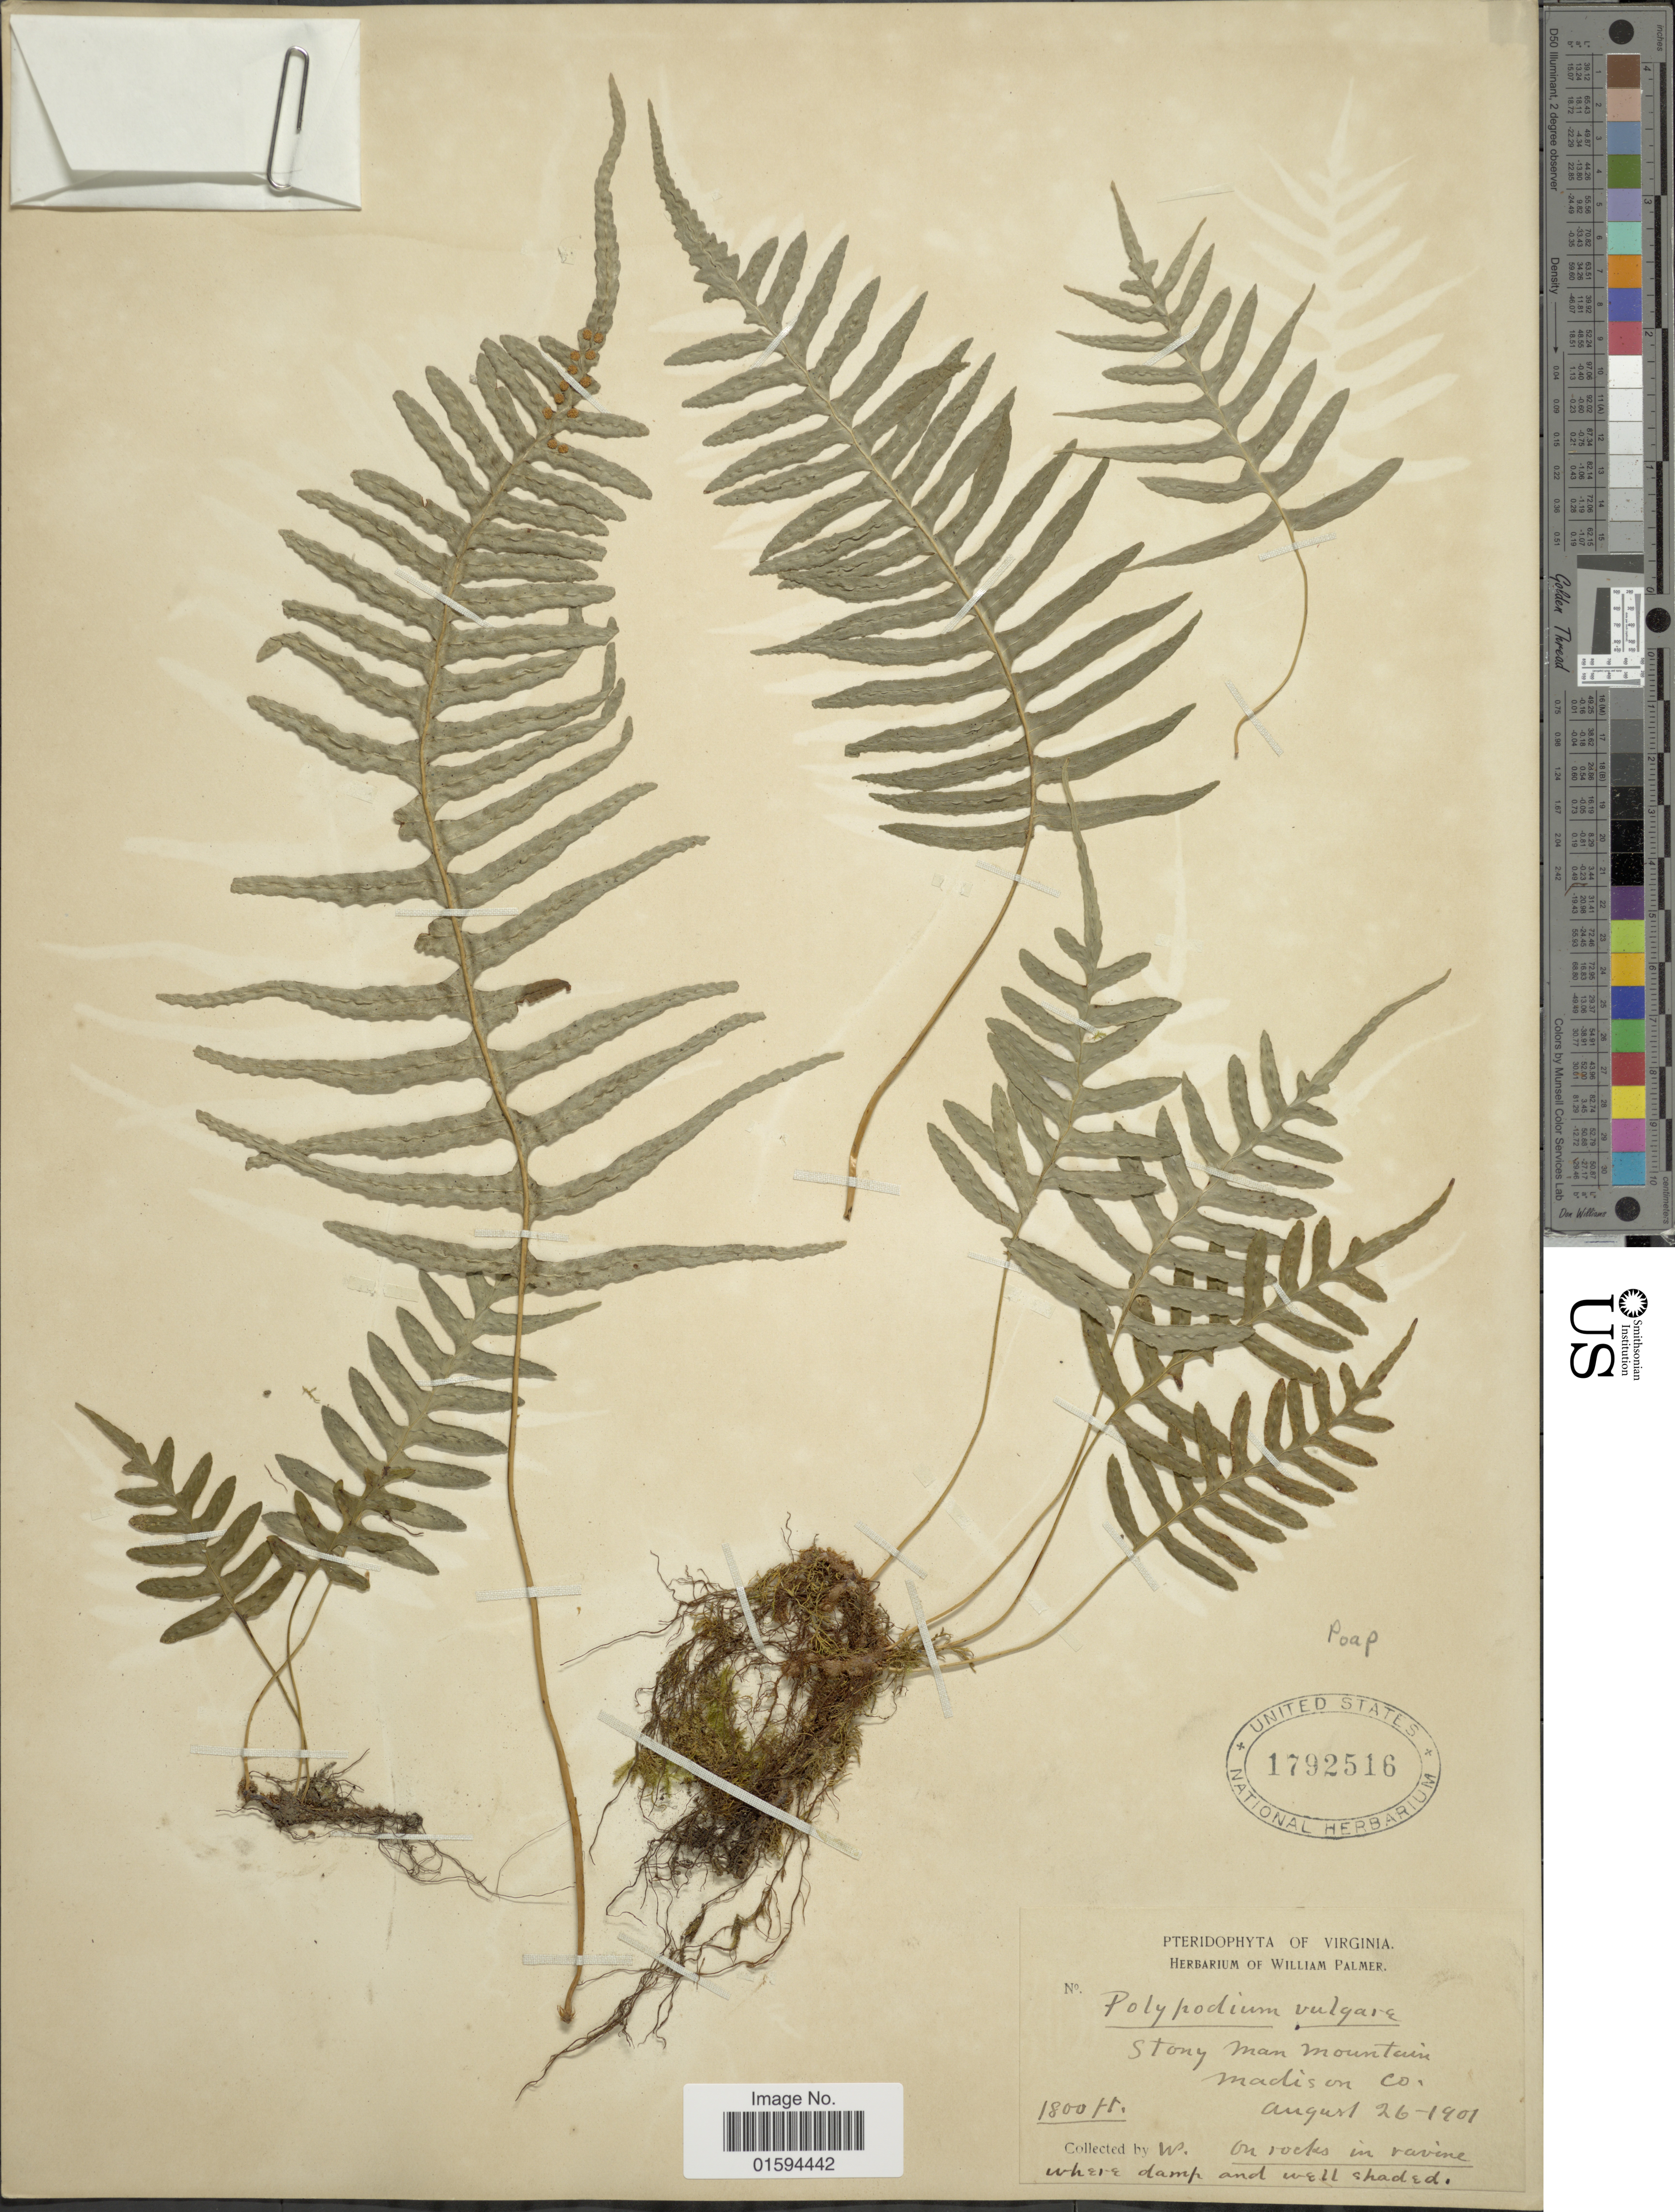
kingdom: Plantae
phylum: Tracheophyta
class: Polypodiopsida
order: Polypodiales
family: Polypodiaceae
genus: Polypodium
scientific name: Polypodium appalachianum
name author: Haufler & Windham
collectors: W. Palmer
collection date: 1901-08-26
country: United States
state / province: Virginia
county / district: Madison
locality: Stony Man Mountain, Madison Co.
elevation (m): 549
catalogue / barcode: US 1792516